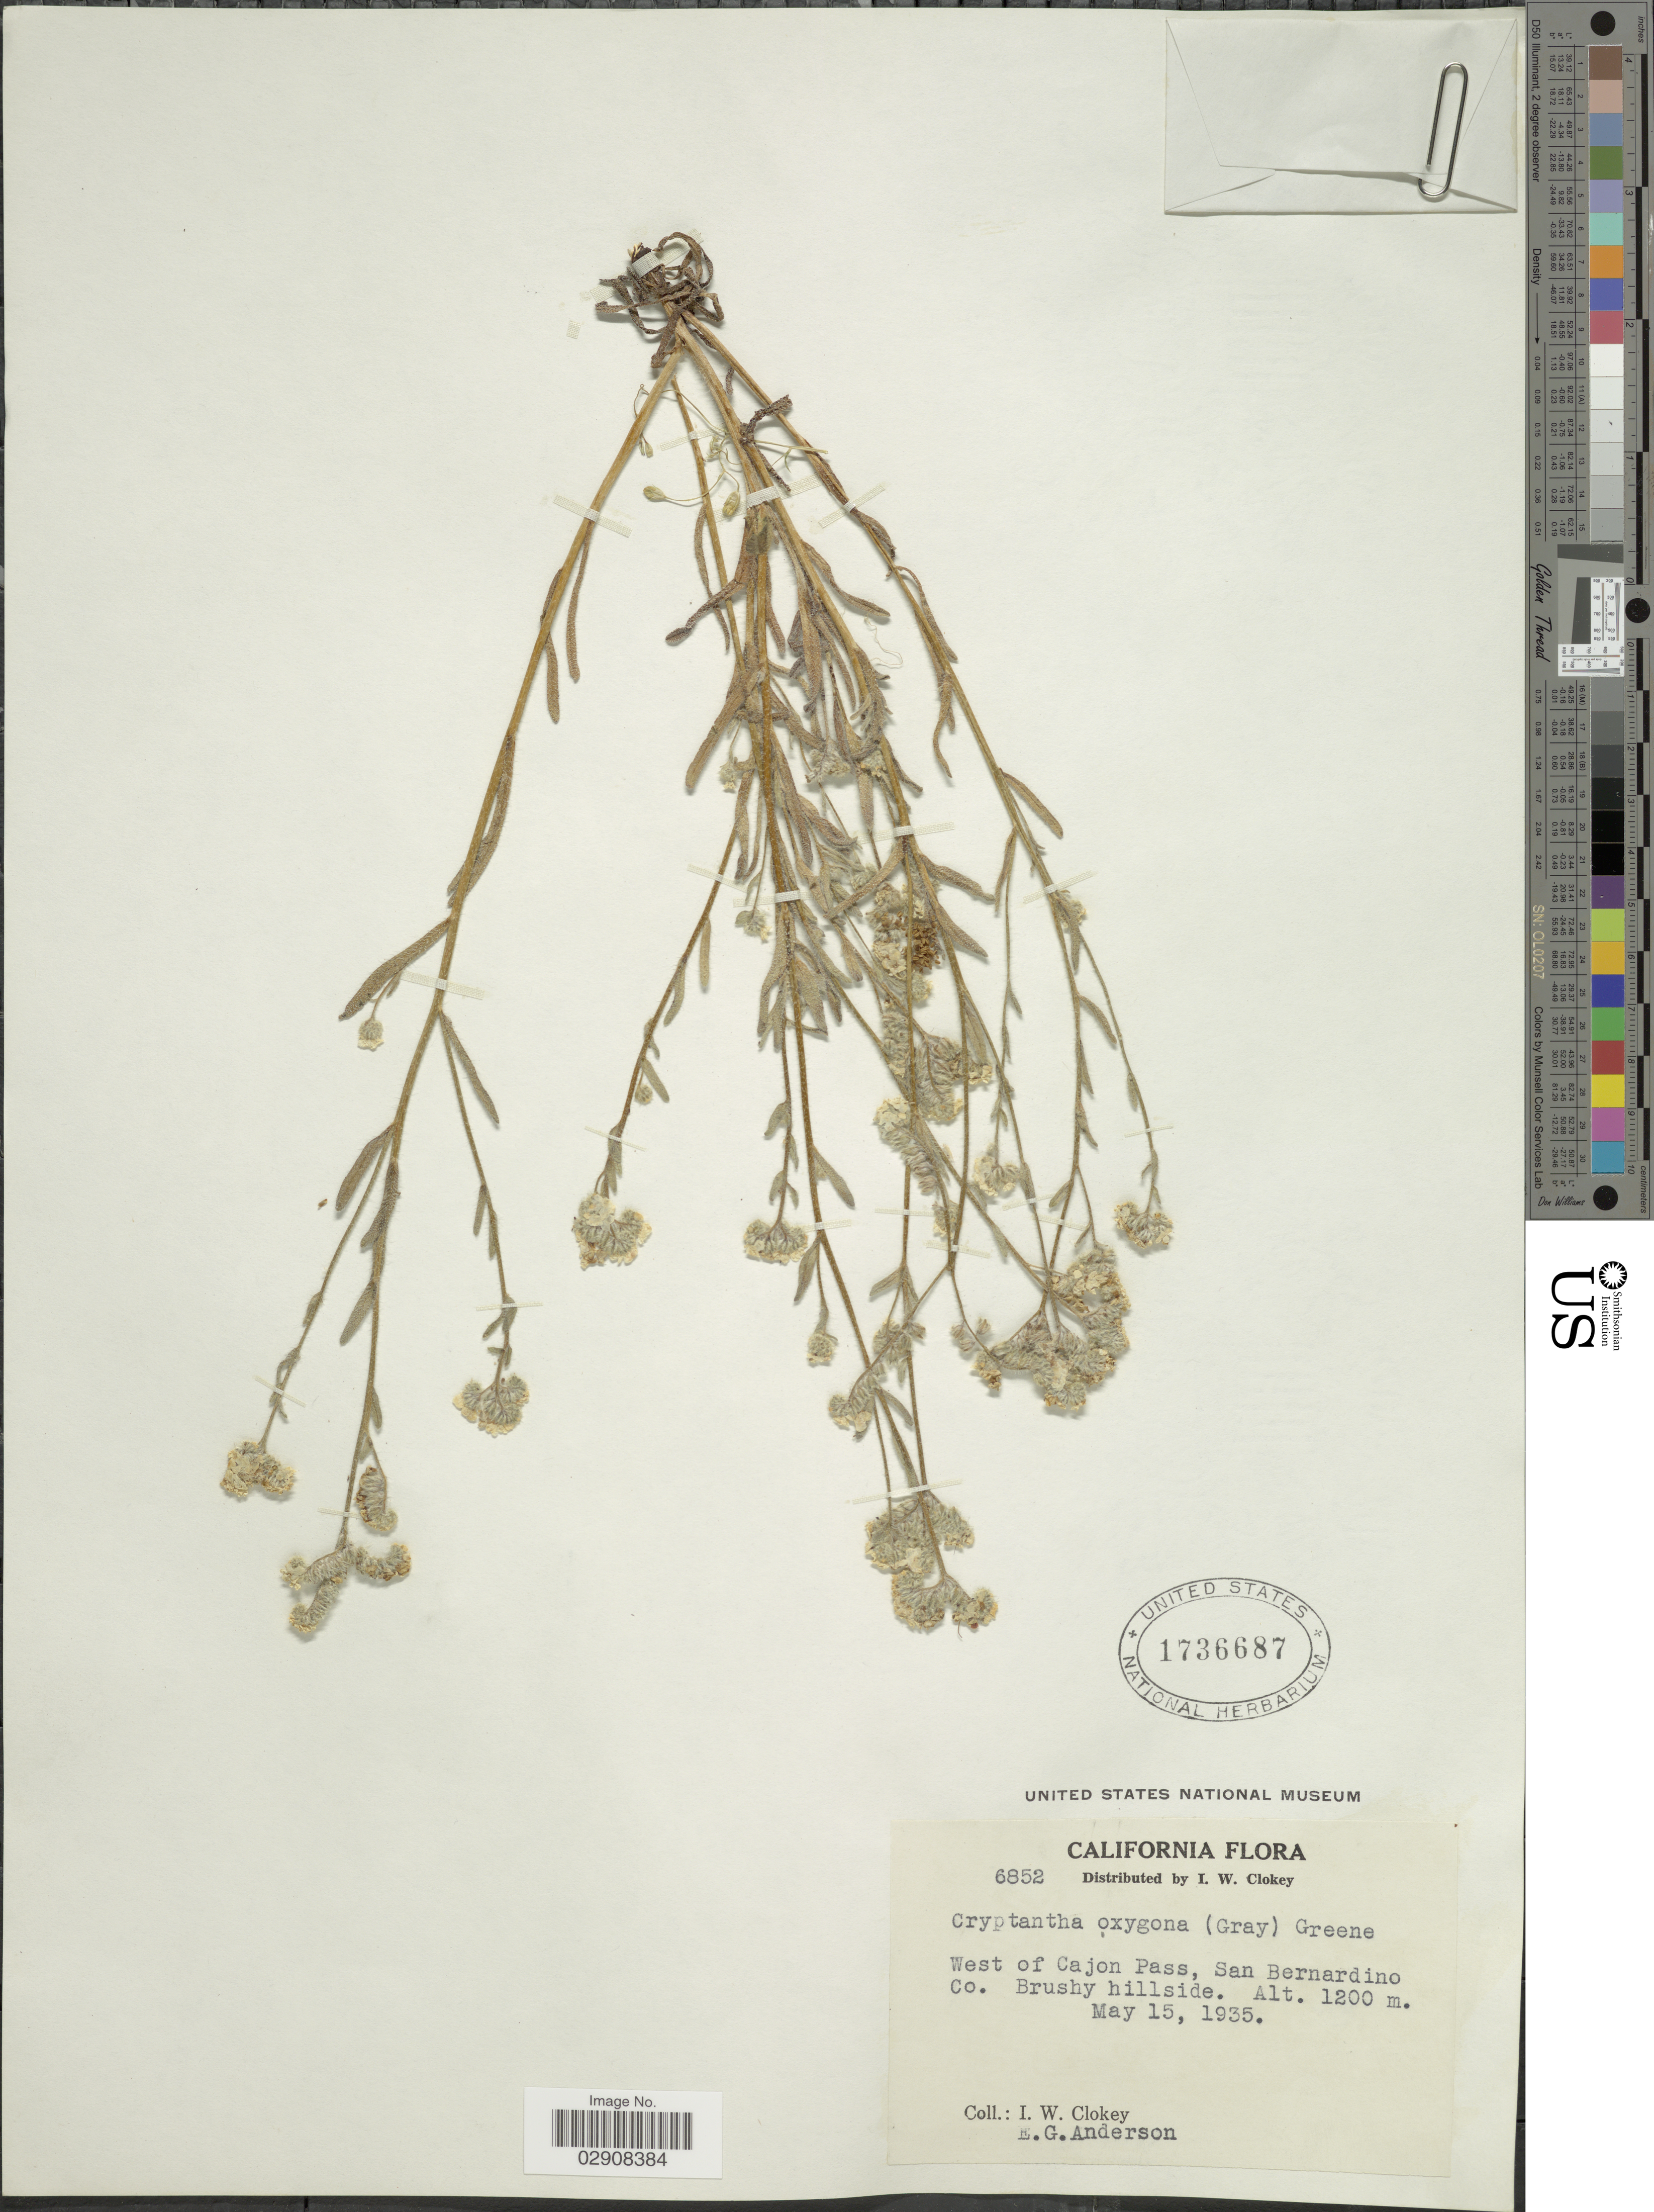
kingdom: Plantae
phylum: Tracheophyta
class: Magnoliopsida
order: Boraginales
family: Boraginaceae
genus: Cryptantha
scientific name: Cryptantha oxygona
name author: (A. Gray) S.W. Greene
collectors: I. W. Clokey & E. G. Anderson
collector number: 6852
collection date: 1935-05-15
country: United States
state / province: California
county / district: San Bernardino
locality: West of Cajon Pass, San Bernardino Co. Brushy hillside.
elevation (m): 1200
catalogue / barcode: US 1736687